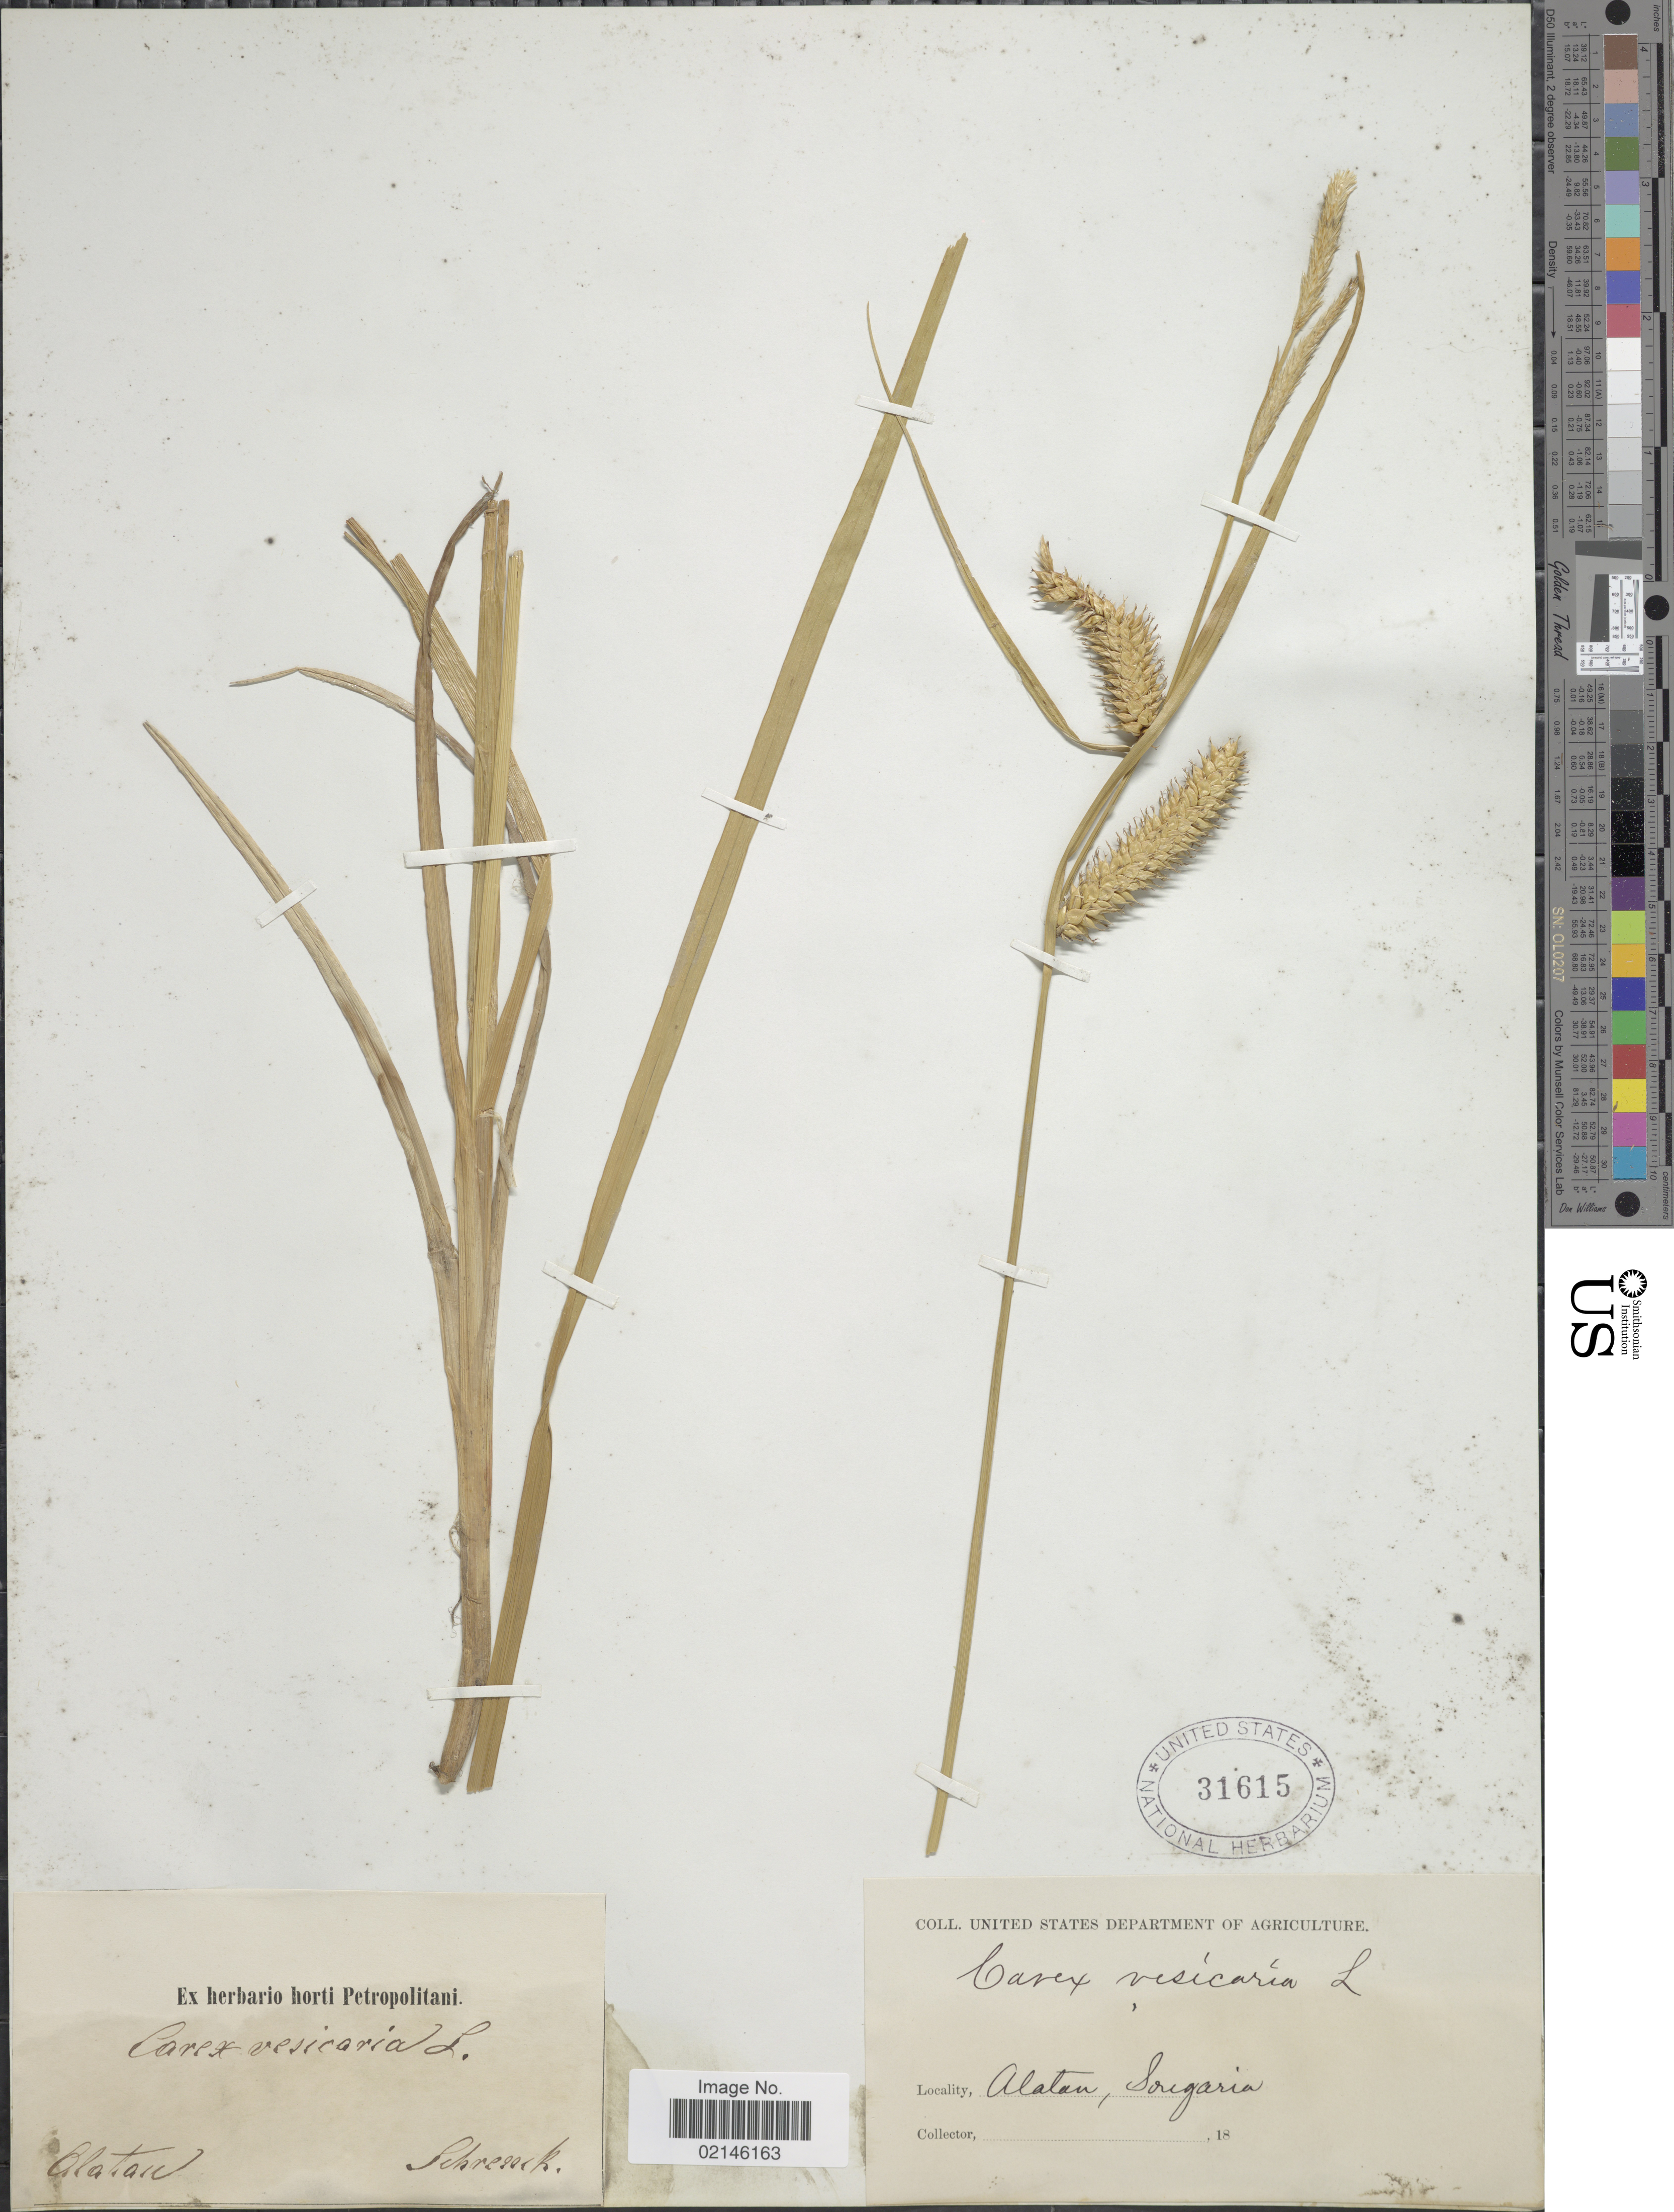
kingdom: Plantae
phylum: Tracheophyta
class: Liliopsida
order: Poales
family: Cyperaceae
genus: Carex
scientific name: Carex vesicaria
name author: L.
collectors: -- Schrenck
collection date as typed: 18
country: China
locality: Alatau, Songaria [interpreted]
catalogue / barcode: US 31615